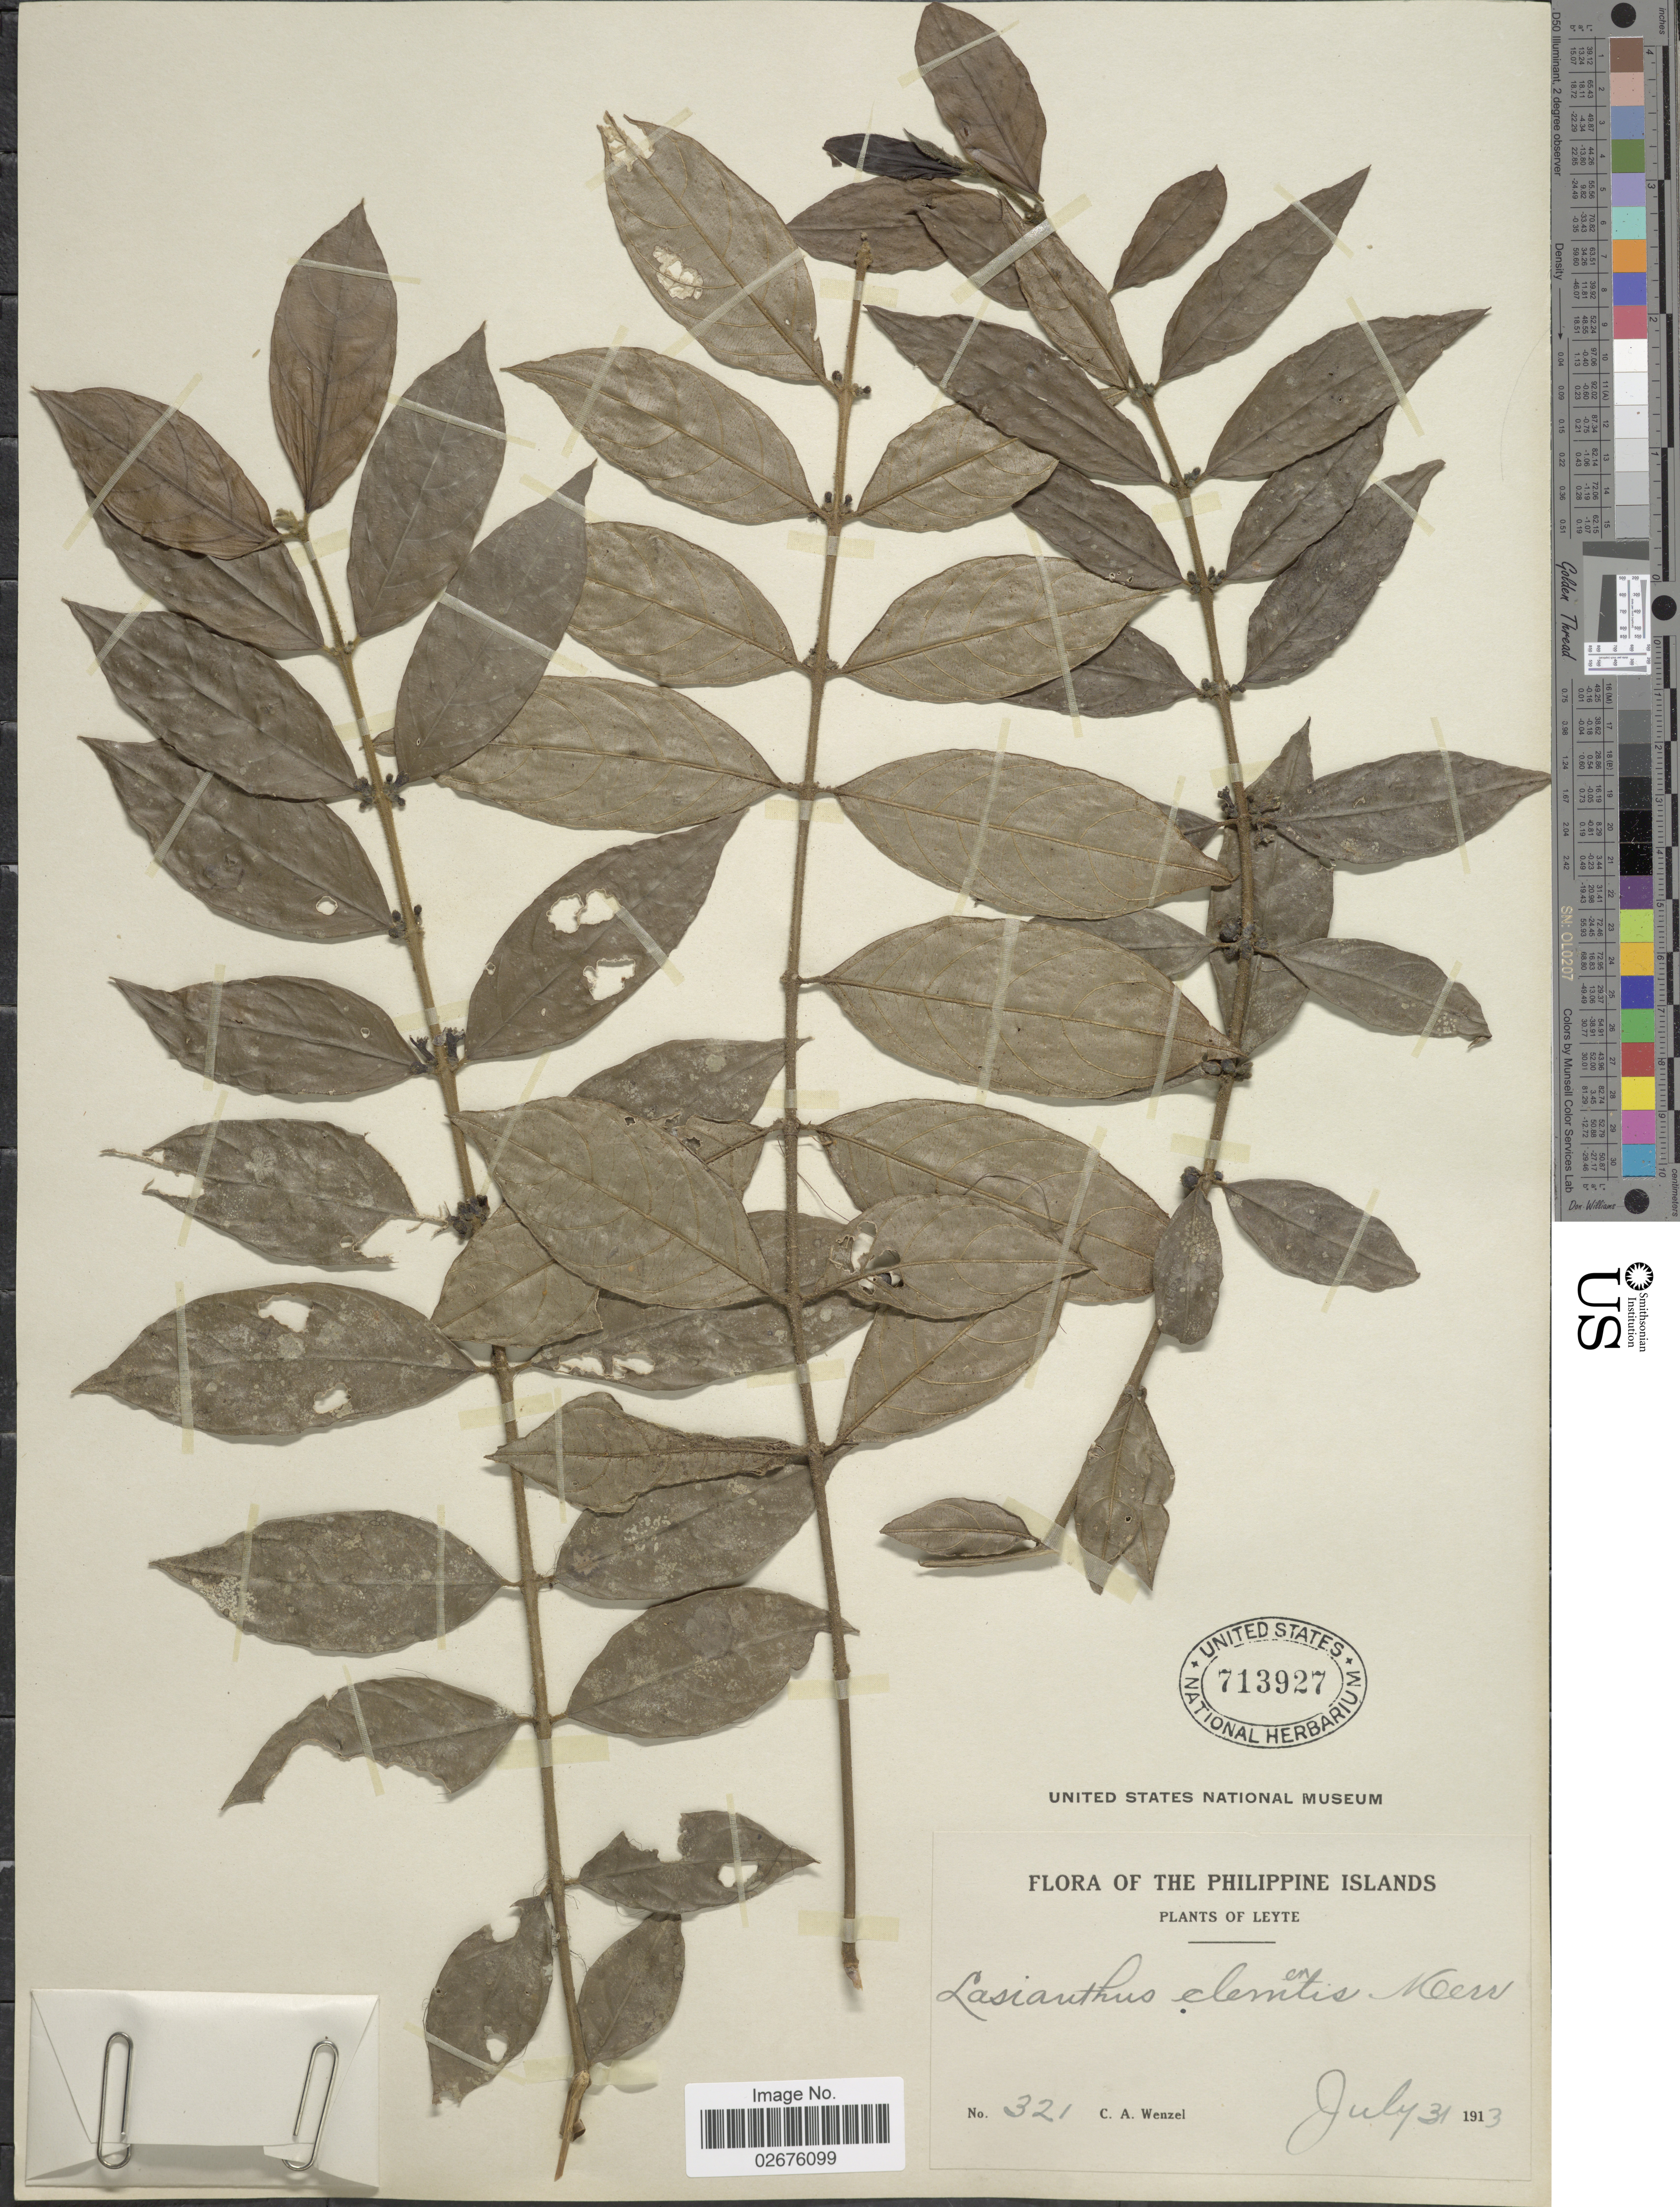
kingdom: Plantae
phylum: Tracheophyta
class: Magnoliopsida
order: Gentianales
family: Rubiaceae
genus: Lasianthus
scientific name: Lasianthus clementis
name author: Merr.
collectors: C. Wenzel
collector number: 321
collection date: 1913-07-31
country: Philippines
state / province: Eastern Visayas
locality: Leyte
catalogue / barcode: US 713927